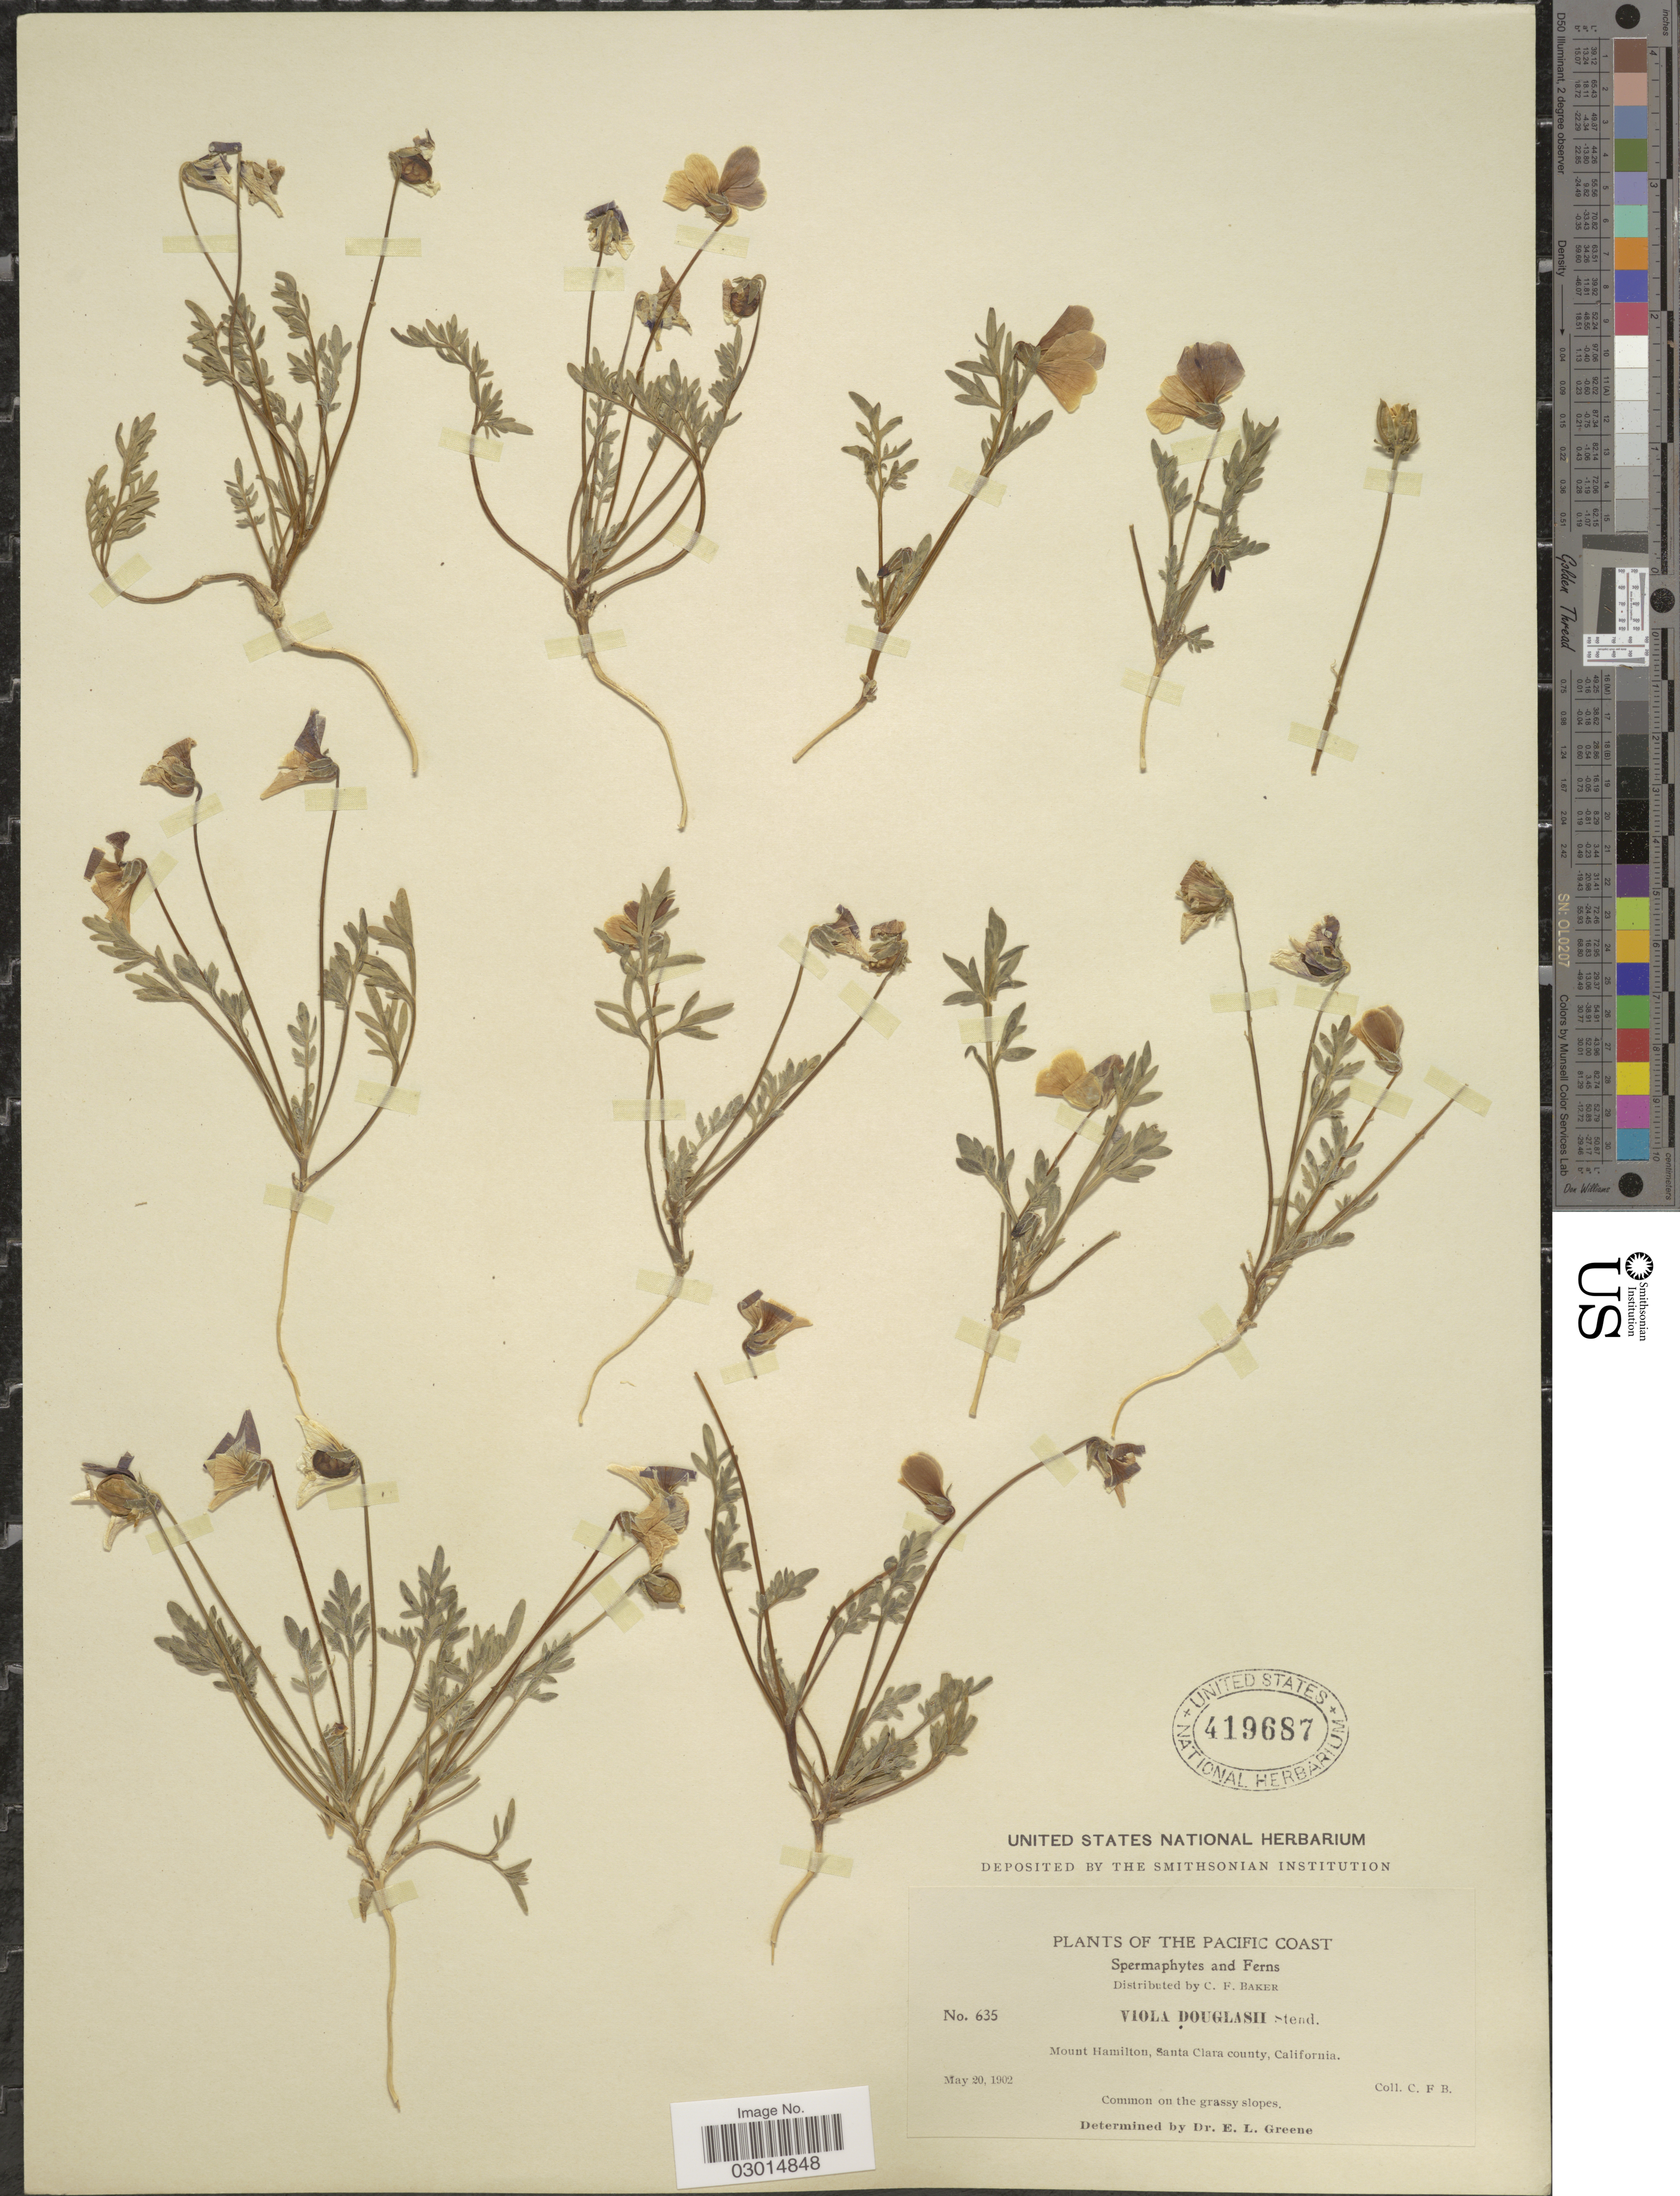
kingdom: Plantae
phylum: Tracheophyta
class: Magnoliopsida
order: Malpighiales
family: Violaceae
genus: Viola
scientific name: Viola douglasii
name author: Steud.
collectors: C. F. Baker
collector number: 635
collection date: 1902-05-20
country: United States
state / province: California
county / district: Santa Clara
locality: The Pacific Coast. Mount Hamilton, Santa Clara County.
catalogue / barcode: US 719687